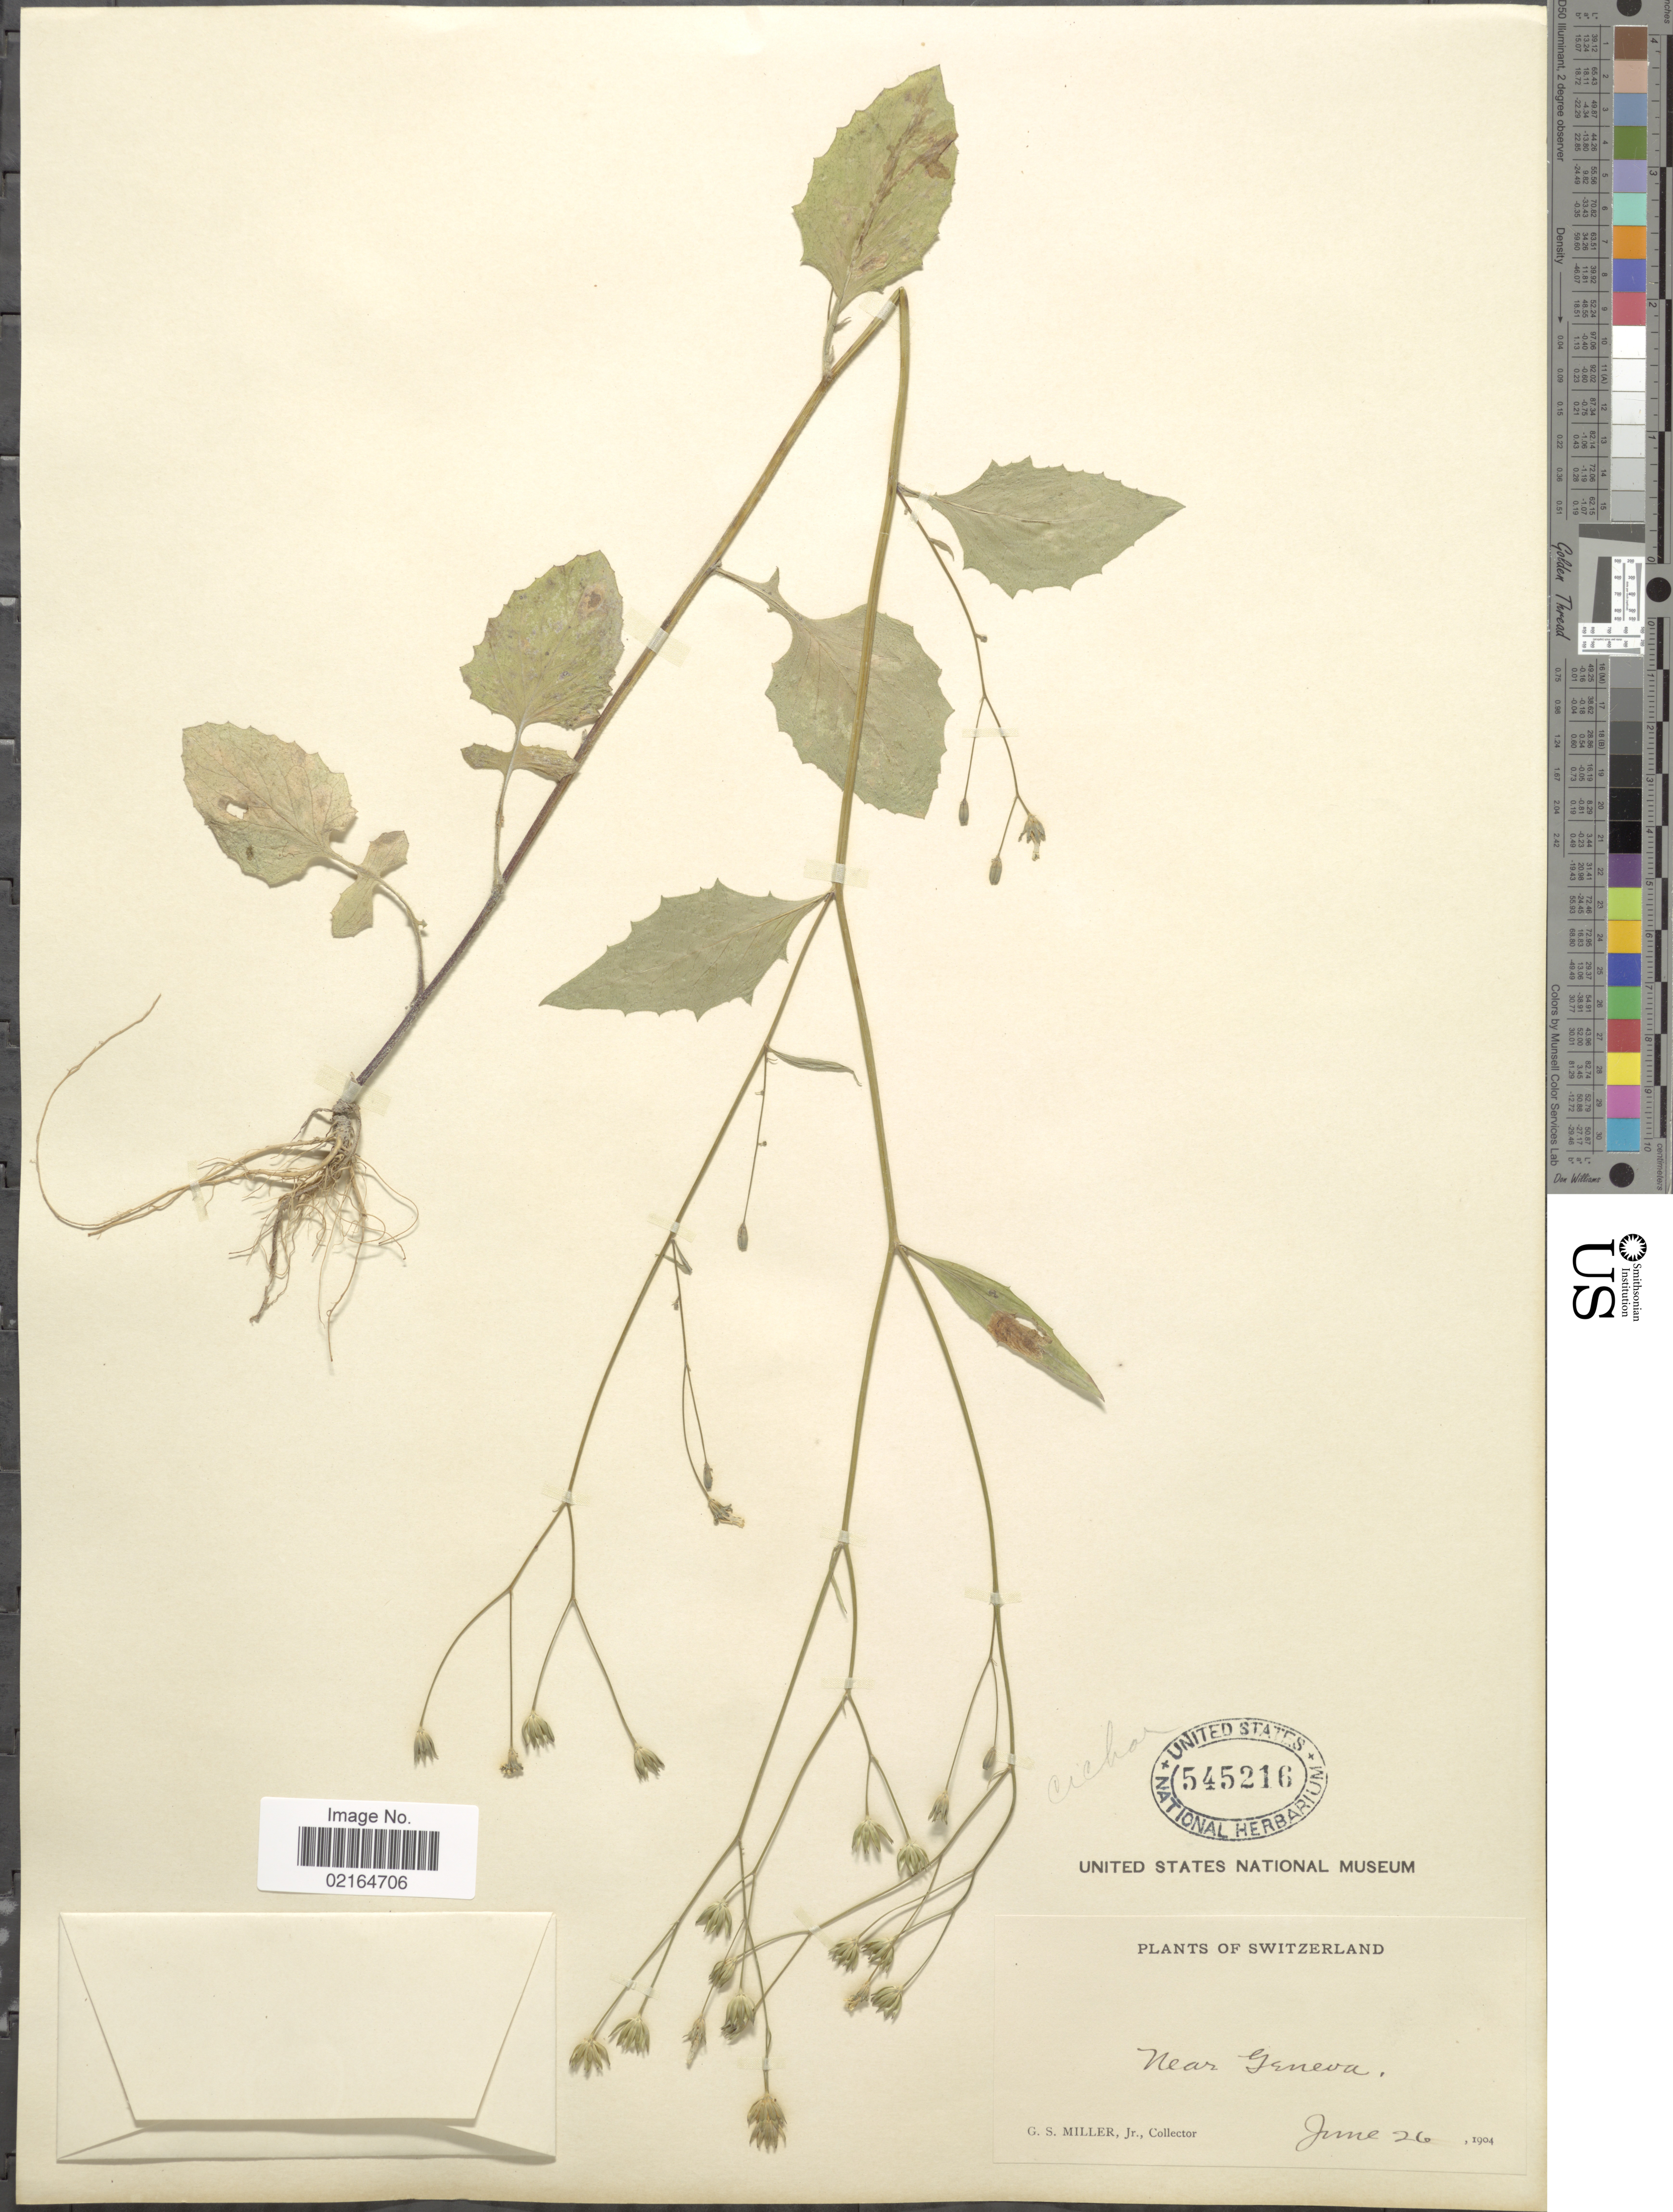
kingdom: Plantae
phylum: Tracheophyta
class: Magnoliopsida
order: Asterales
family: Asteraceae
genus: Lapsana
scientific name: Lapsana communis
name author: L.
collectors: G. S. Miller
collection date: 1904-06-26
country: Switzerland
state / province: Genève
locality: Near Geneva.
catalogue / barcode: US 545216